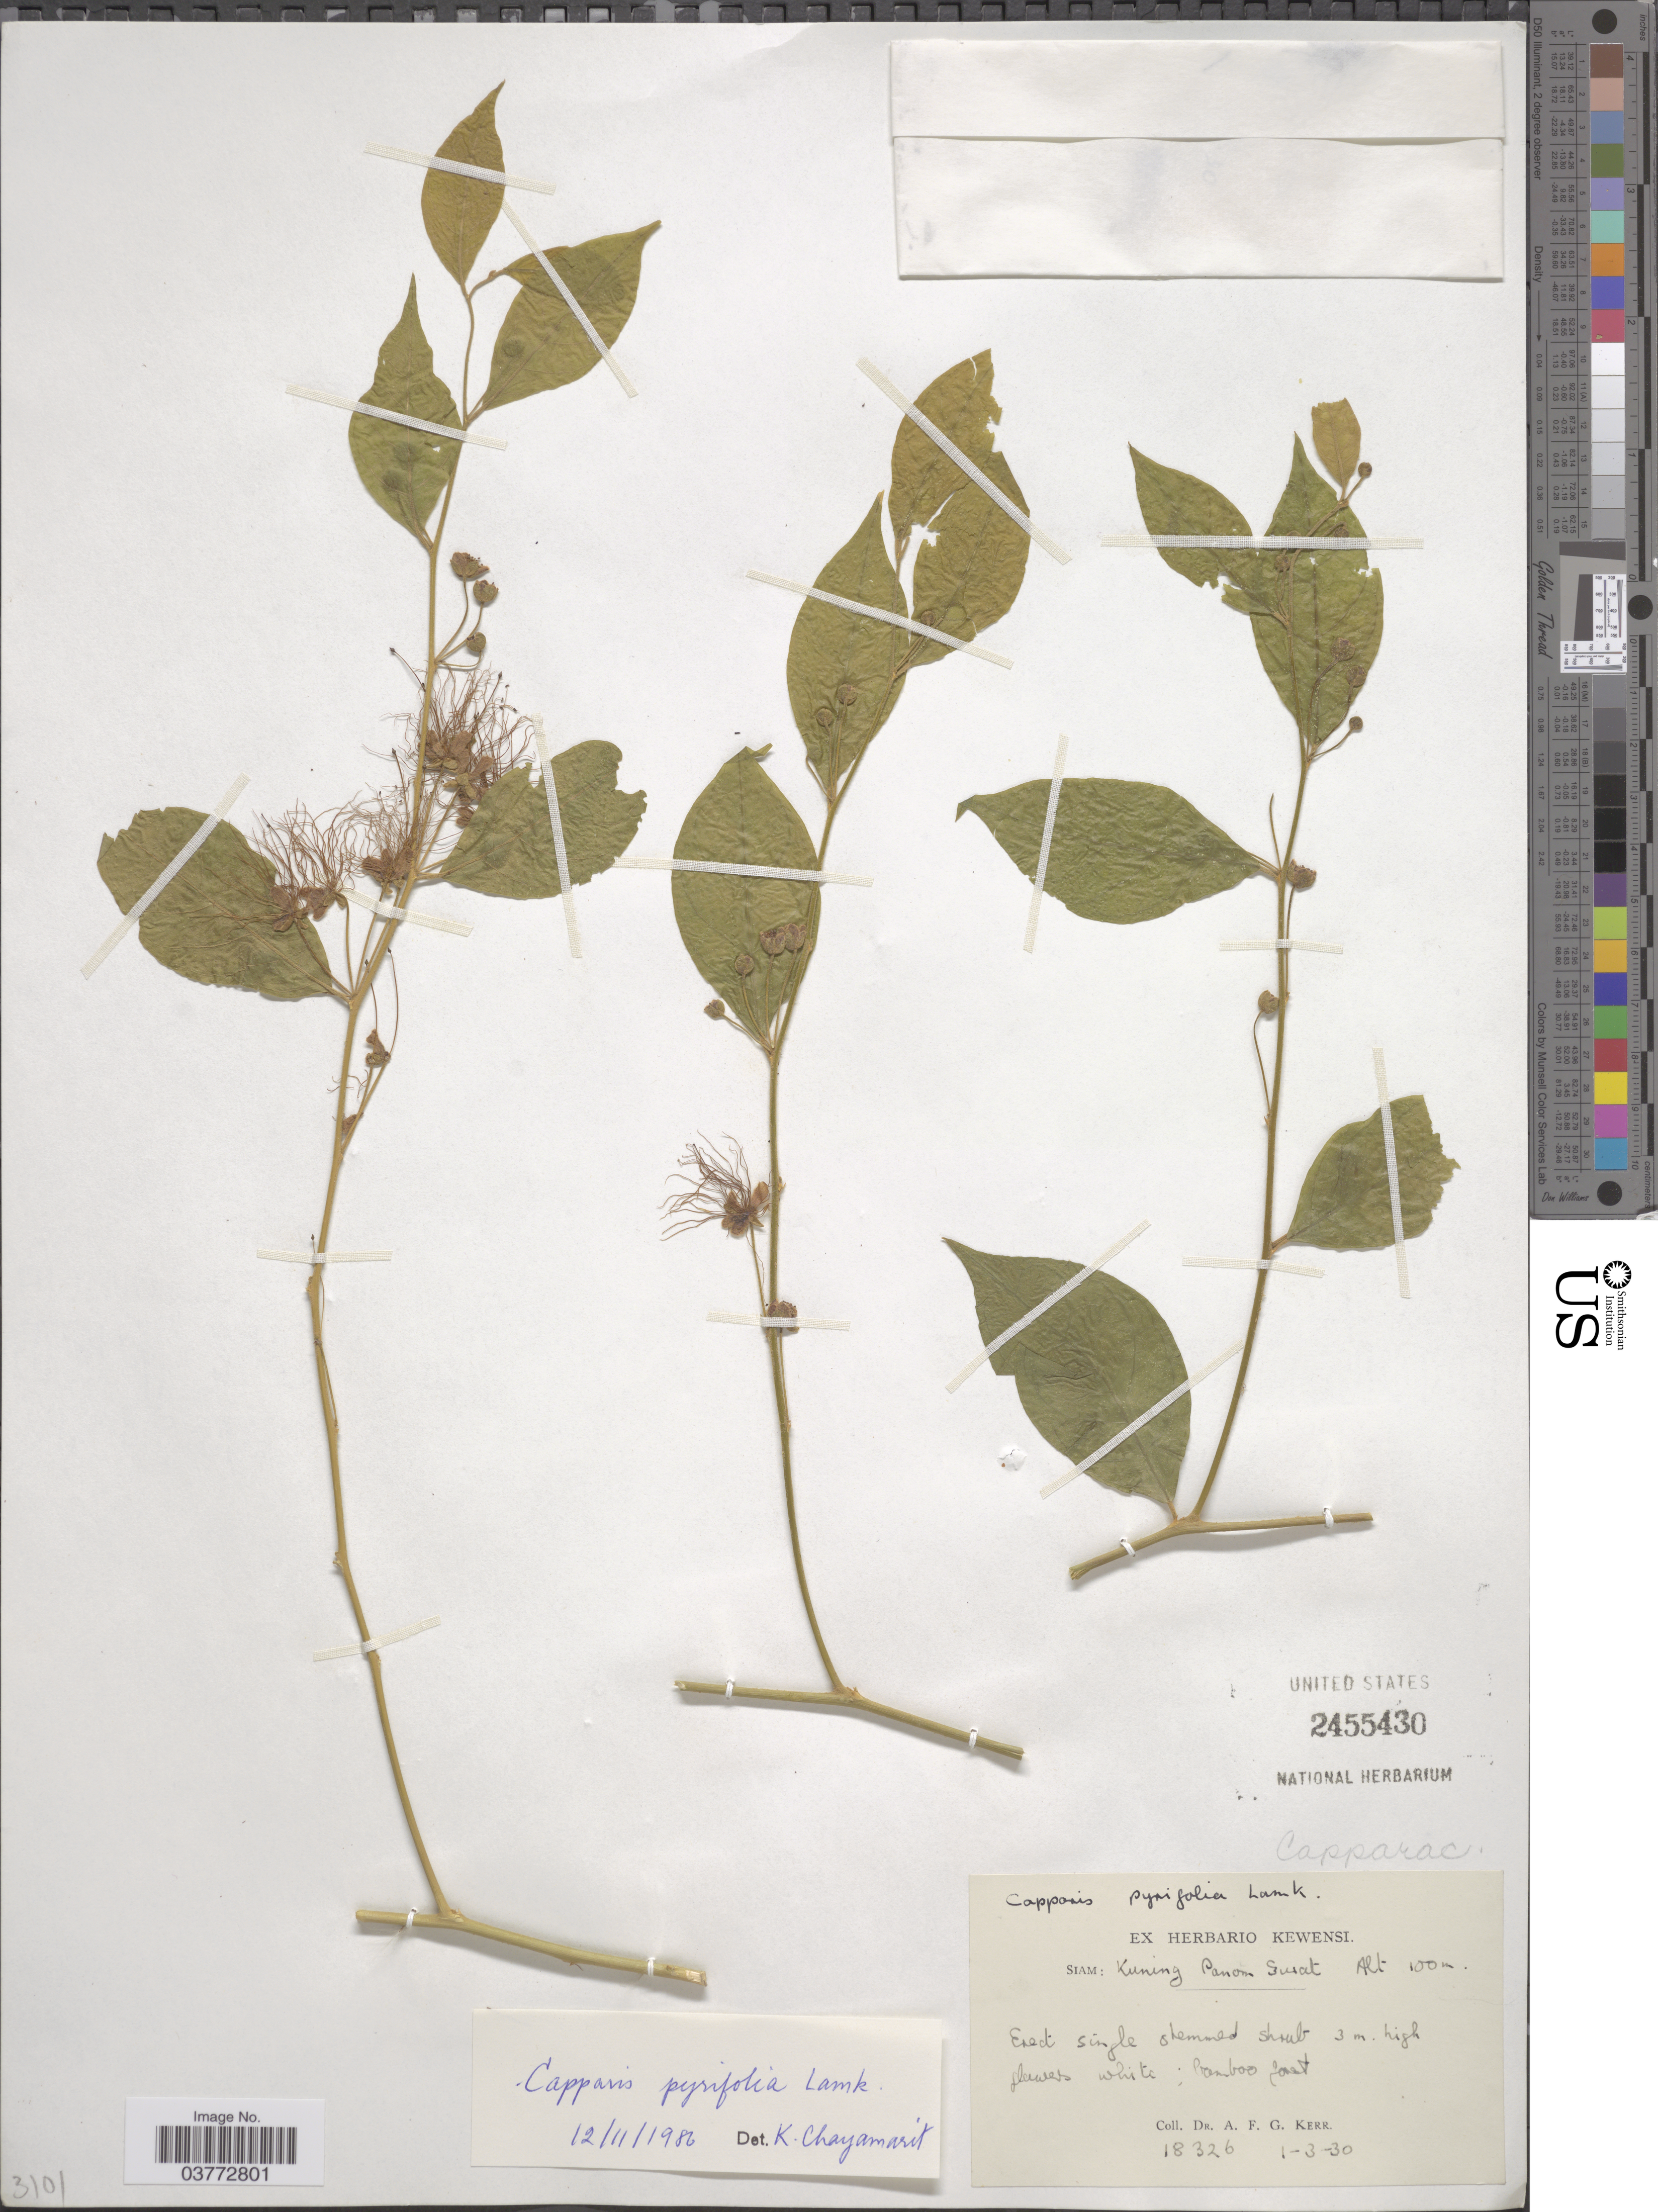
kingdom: Plantae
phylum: Tracheophyta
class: Magnoliopsida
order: Brassicales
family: Capparaceae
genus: Capparis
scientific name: Capparis pyrifolia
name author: Lam.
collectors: A. F. G. Kerr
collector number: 18326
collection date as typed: Transcribed d/m/y: 1/3/30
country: Thailand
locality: Siam: Kuning Canon Suat. [interpreted]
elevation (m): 100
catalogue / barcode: US 2455430